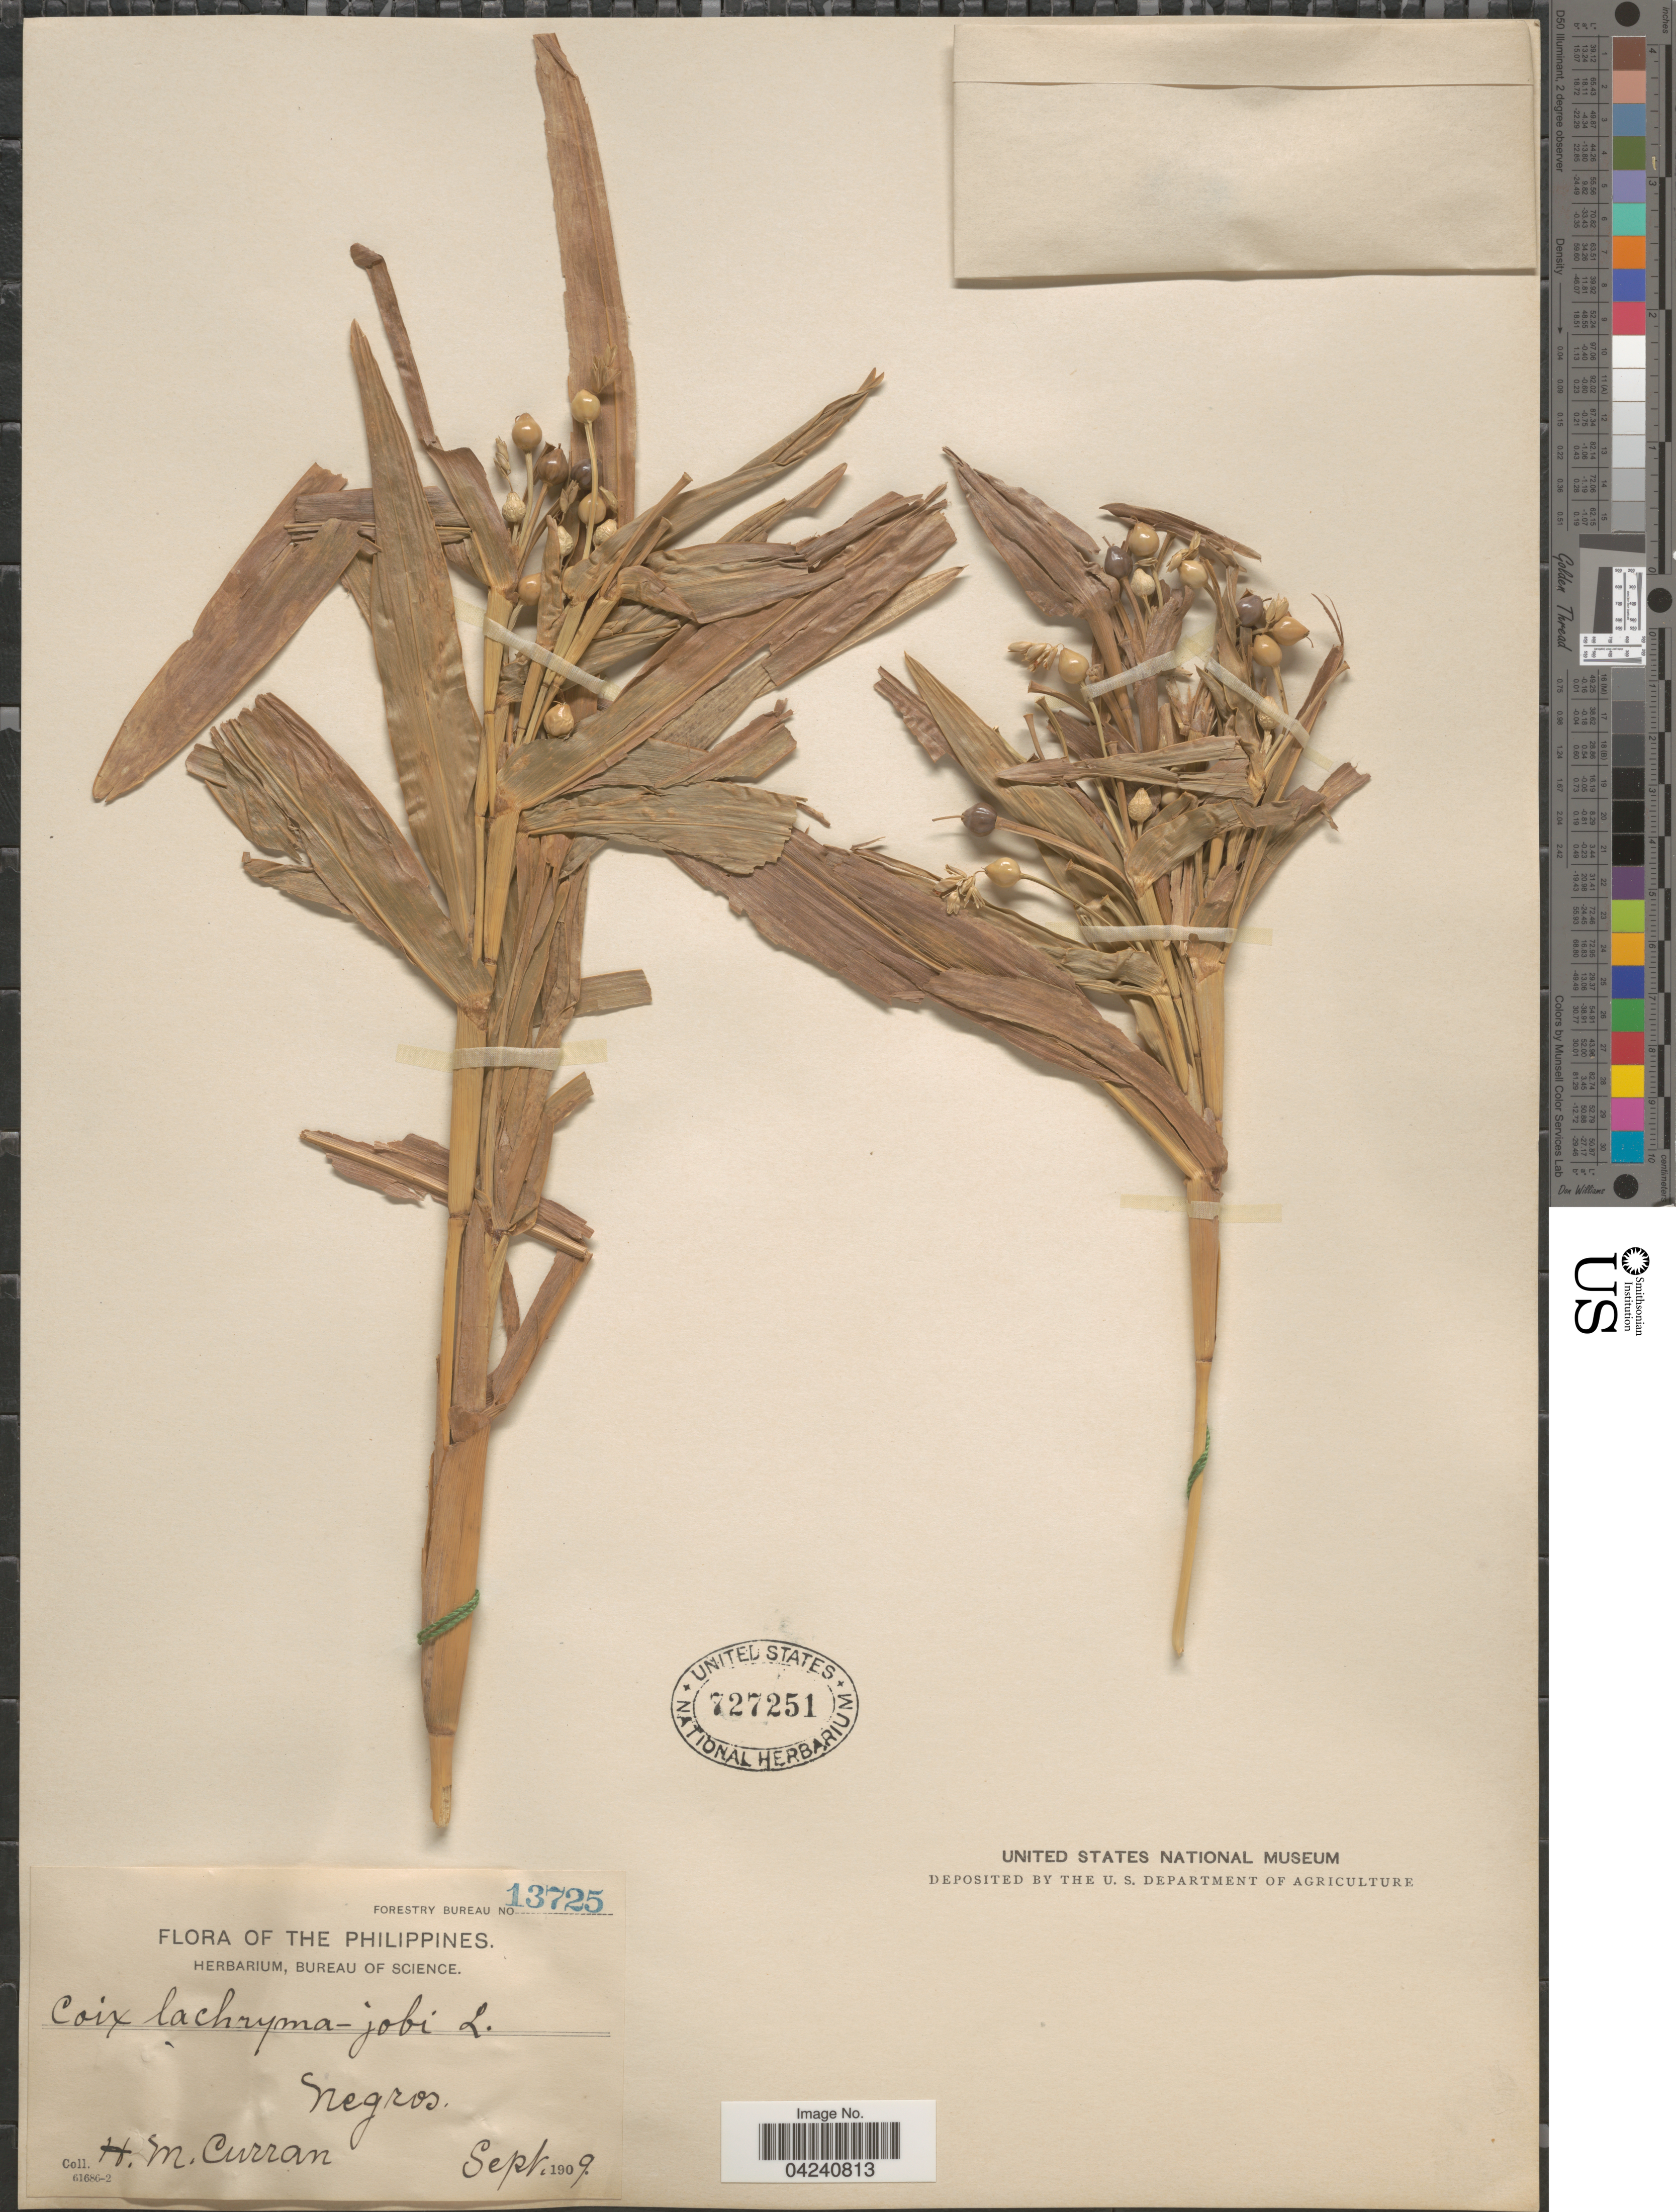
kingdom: Plantae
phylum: Tracheophyta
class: Liliopsida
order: Poales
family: Poaceae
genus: Coix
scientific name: Coix lacryma-jobi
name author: L.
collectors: H. M. Curran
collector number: Forestry Bureau 13725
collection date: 1909-09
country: Philippines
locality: Negros.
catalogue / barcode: US 727251